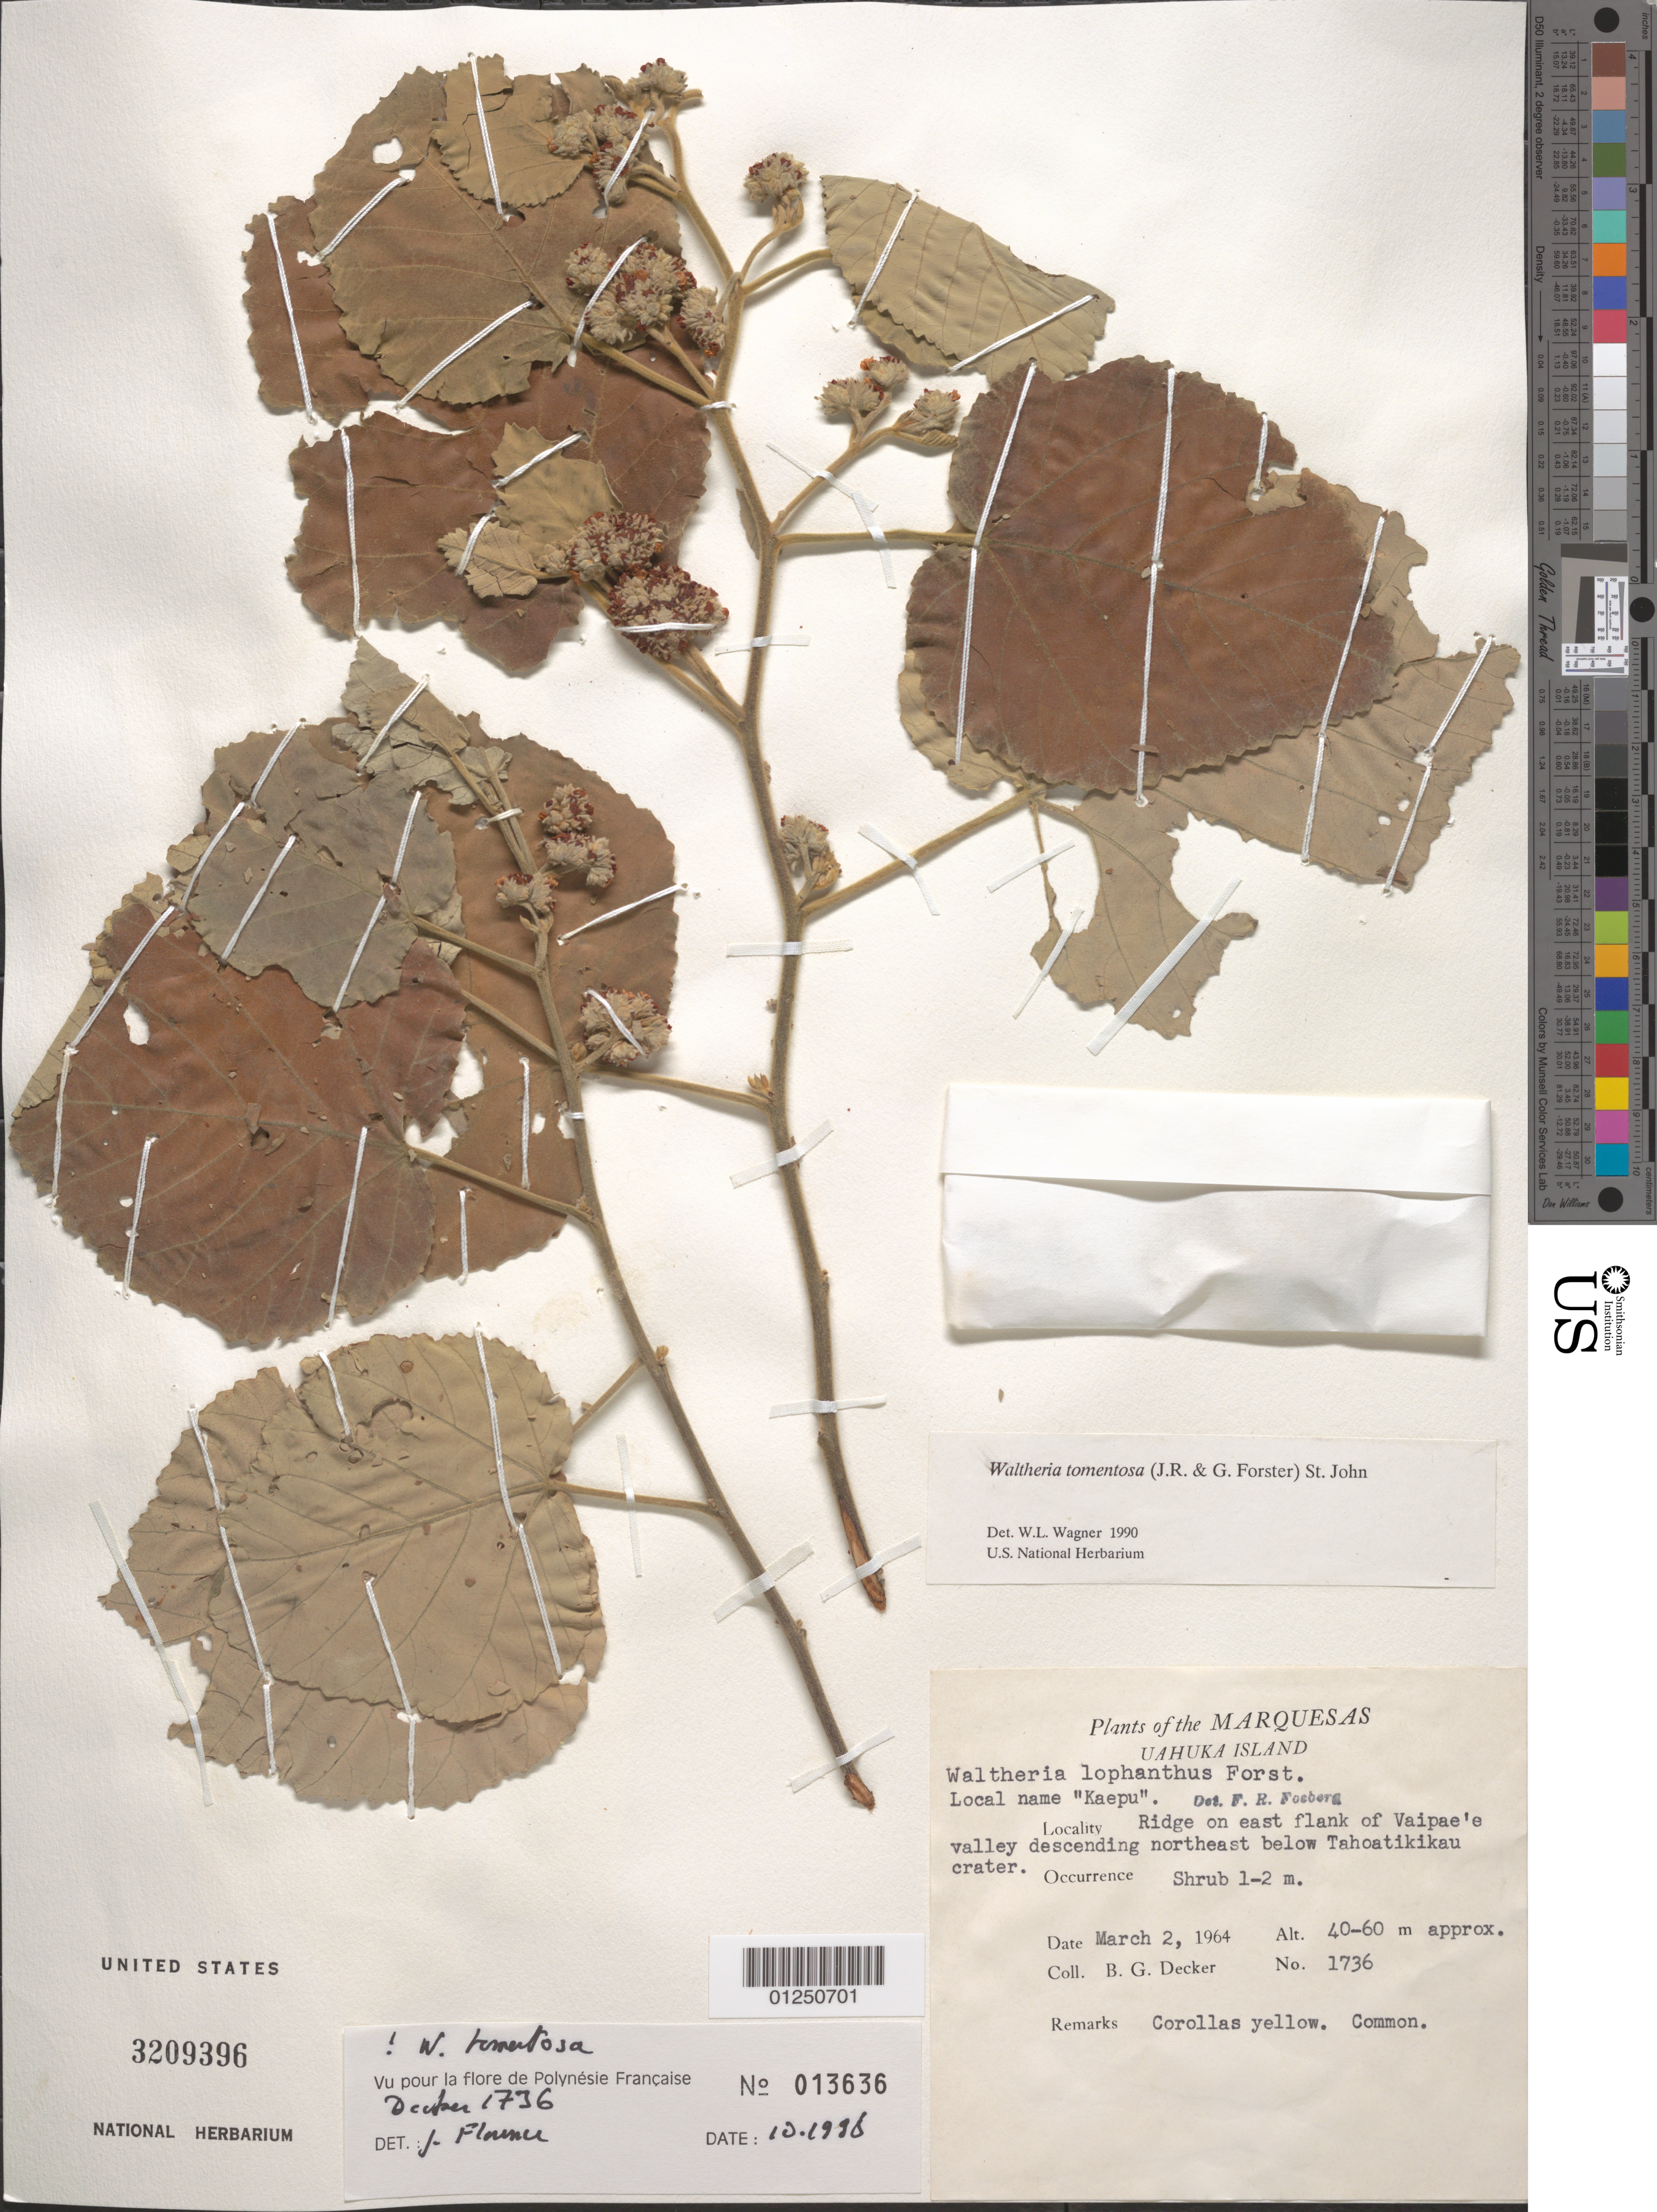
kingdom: Plantae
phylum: Tracheophyta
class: Magnoliopsida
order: Malvales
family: Malvaceae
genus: Waltheria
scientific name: Waltheria tomentosa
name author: (J.R. Forst. & G. Forst.) H. St. John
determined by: Wagner, W. L., (BOT), Smithsonian Institution - National Museum of Natural History (UNITED STATES)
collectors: B. G. Decker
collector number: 1736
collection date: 1964-03-02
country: French Polynesia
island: Ua Huka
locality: ridge on E flank of Vaipae'e Valley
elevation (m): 40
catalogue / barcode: US 3209396